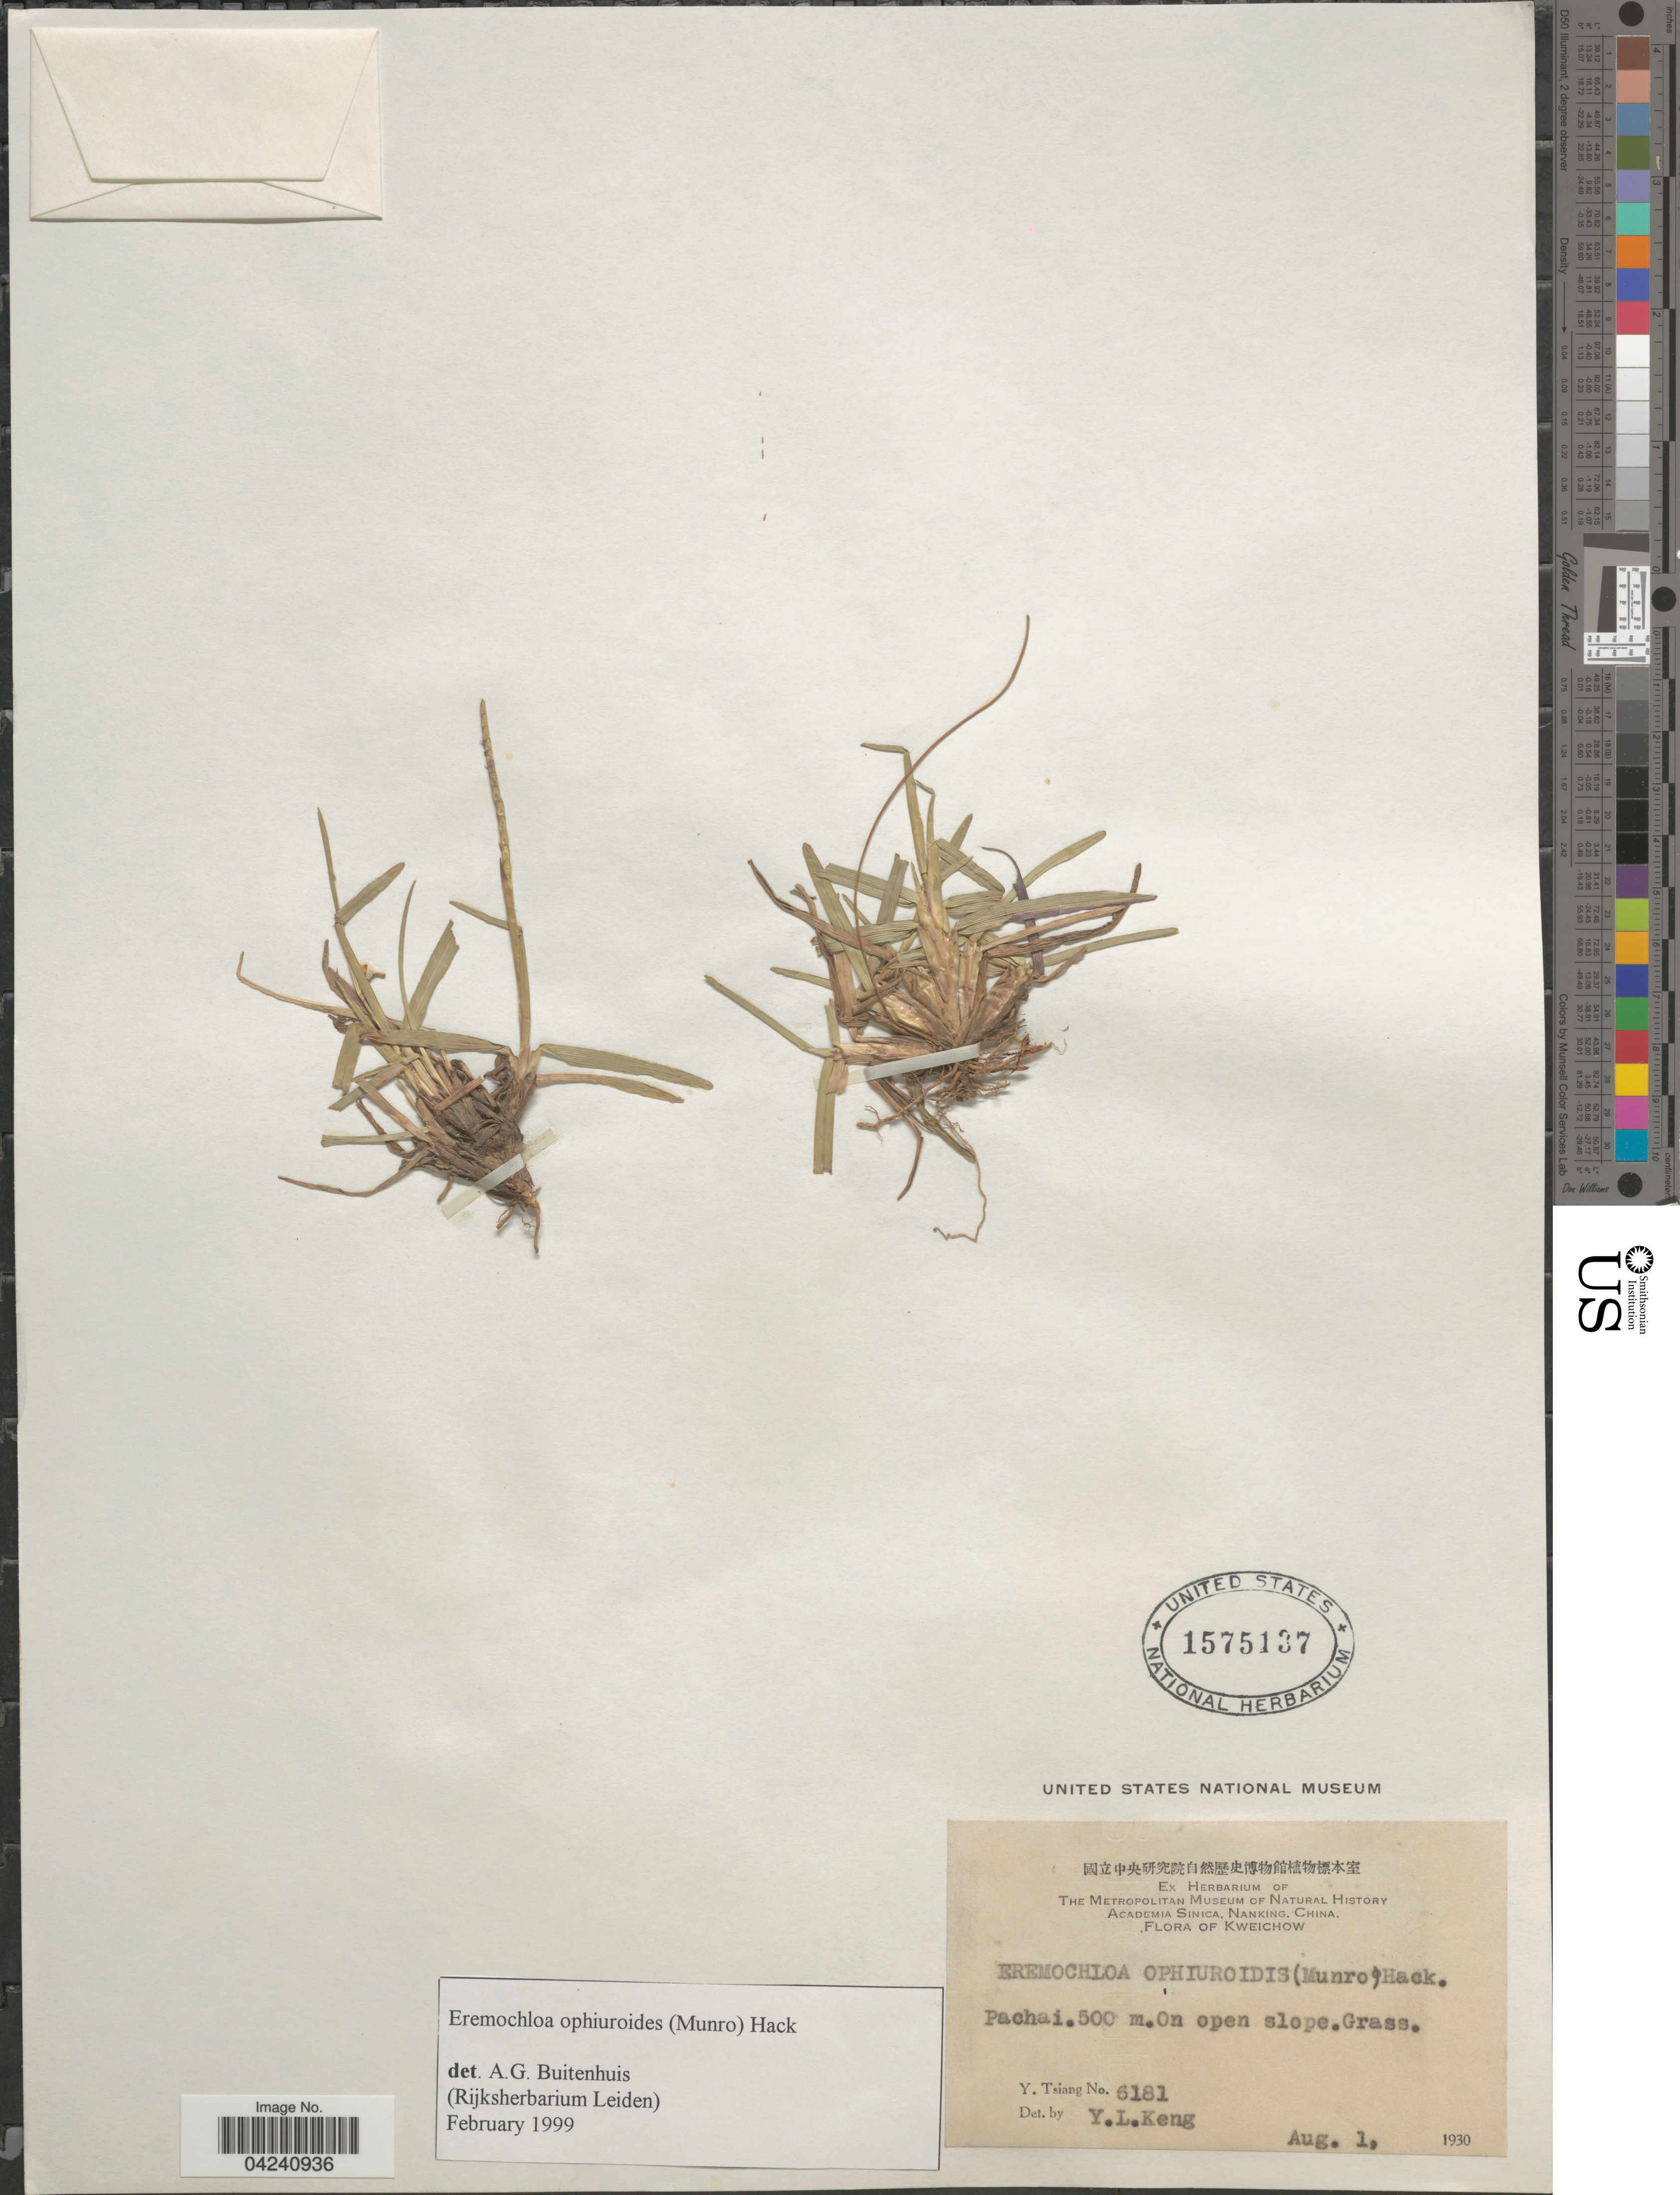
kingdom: Plantae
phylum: Tracheophyta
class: Liliopsida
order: Poales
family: Poaceae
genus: Eremochloa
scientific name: Eremochloa ophiuroides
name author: (Munro) Hack.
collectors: Y. Tsiang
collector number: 6181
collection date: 1930-08-01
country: China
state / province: Guizhou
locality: Kweichow. Pachai.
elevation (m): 500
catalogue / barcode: US 1575137